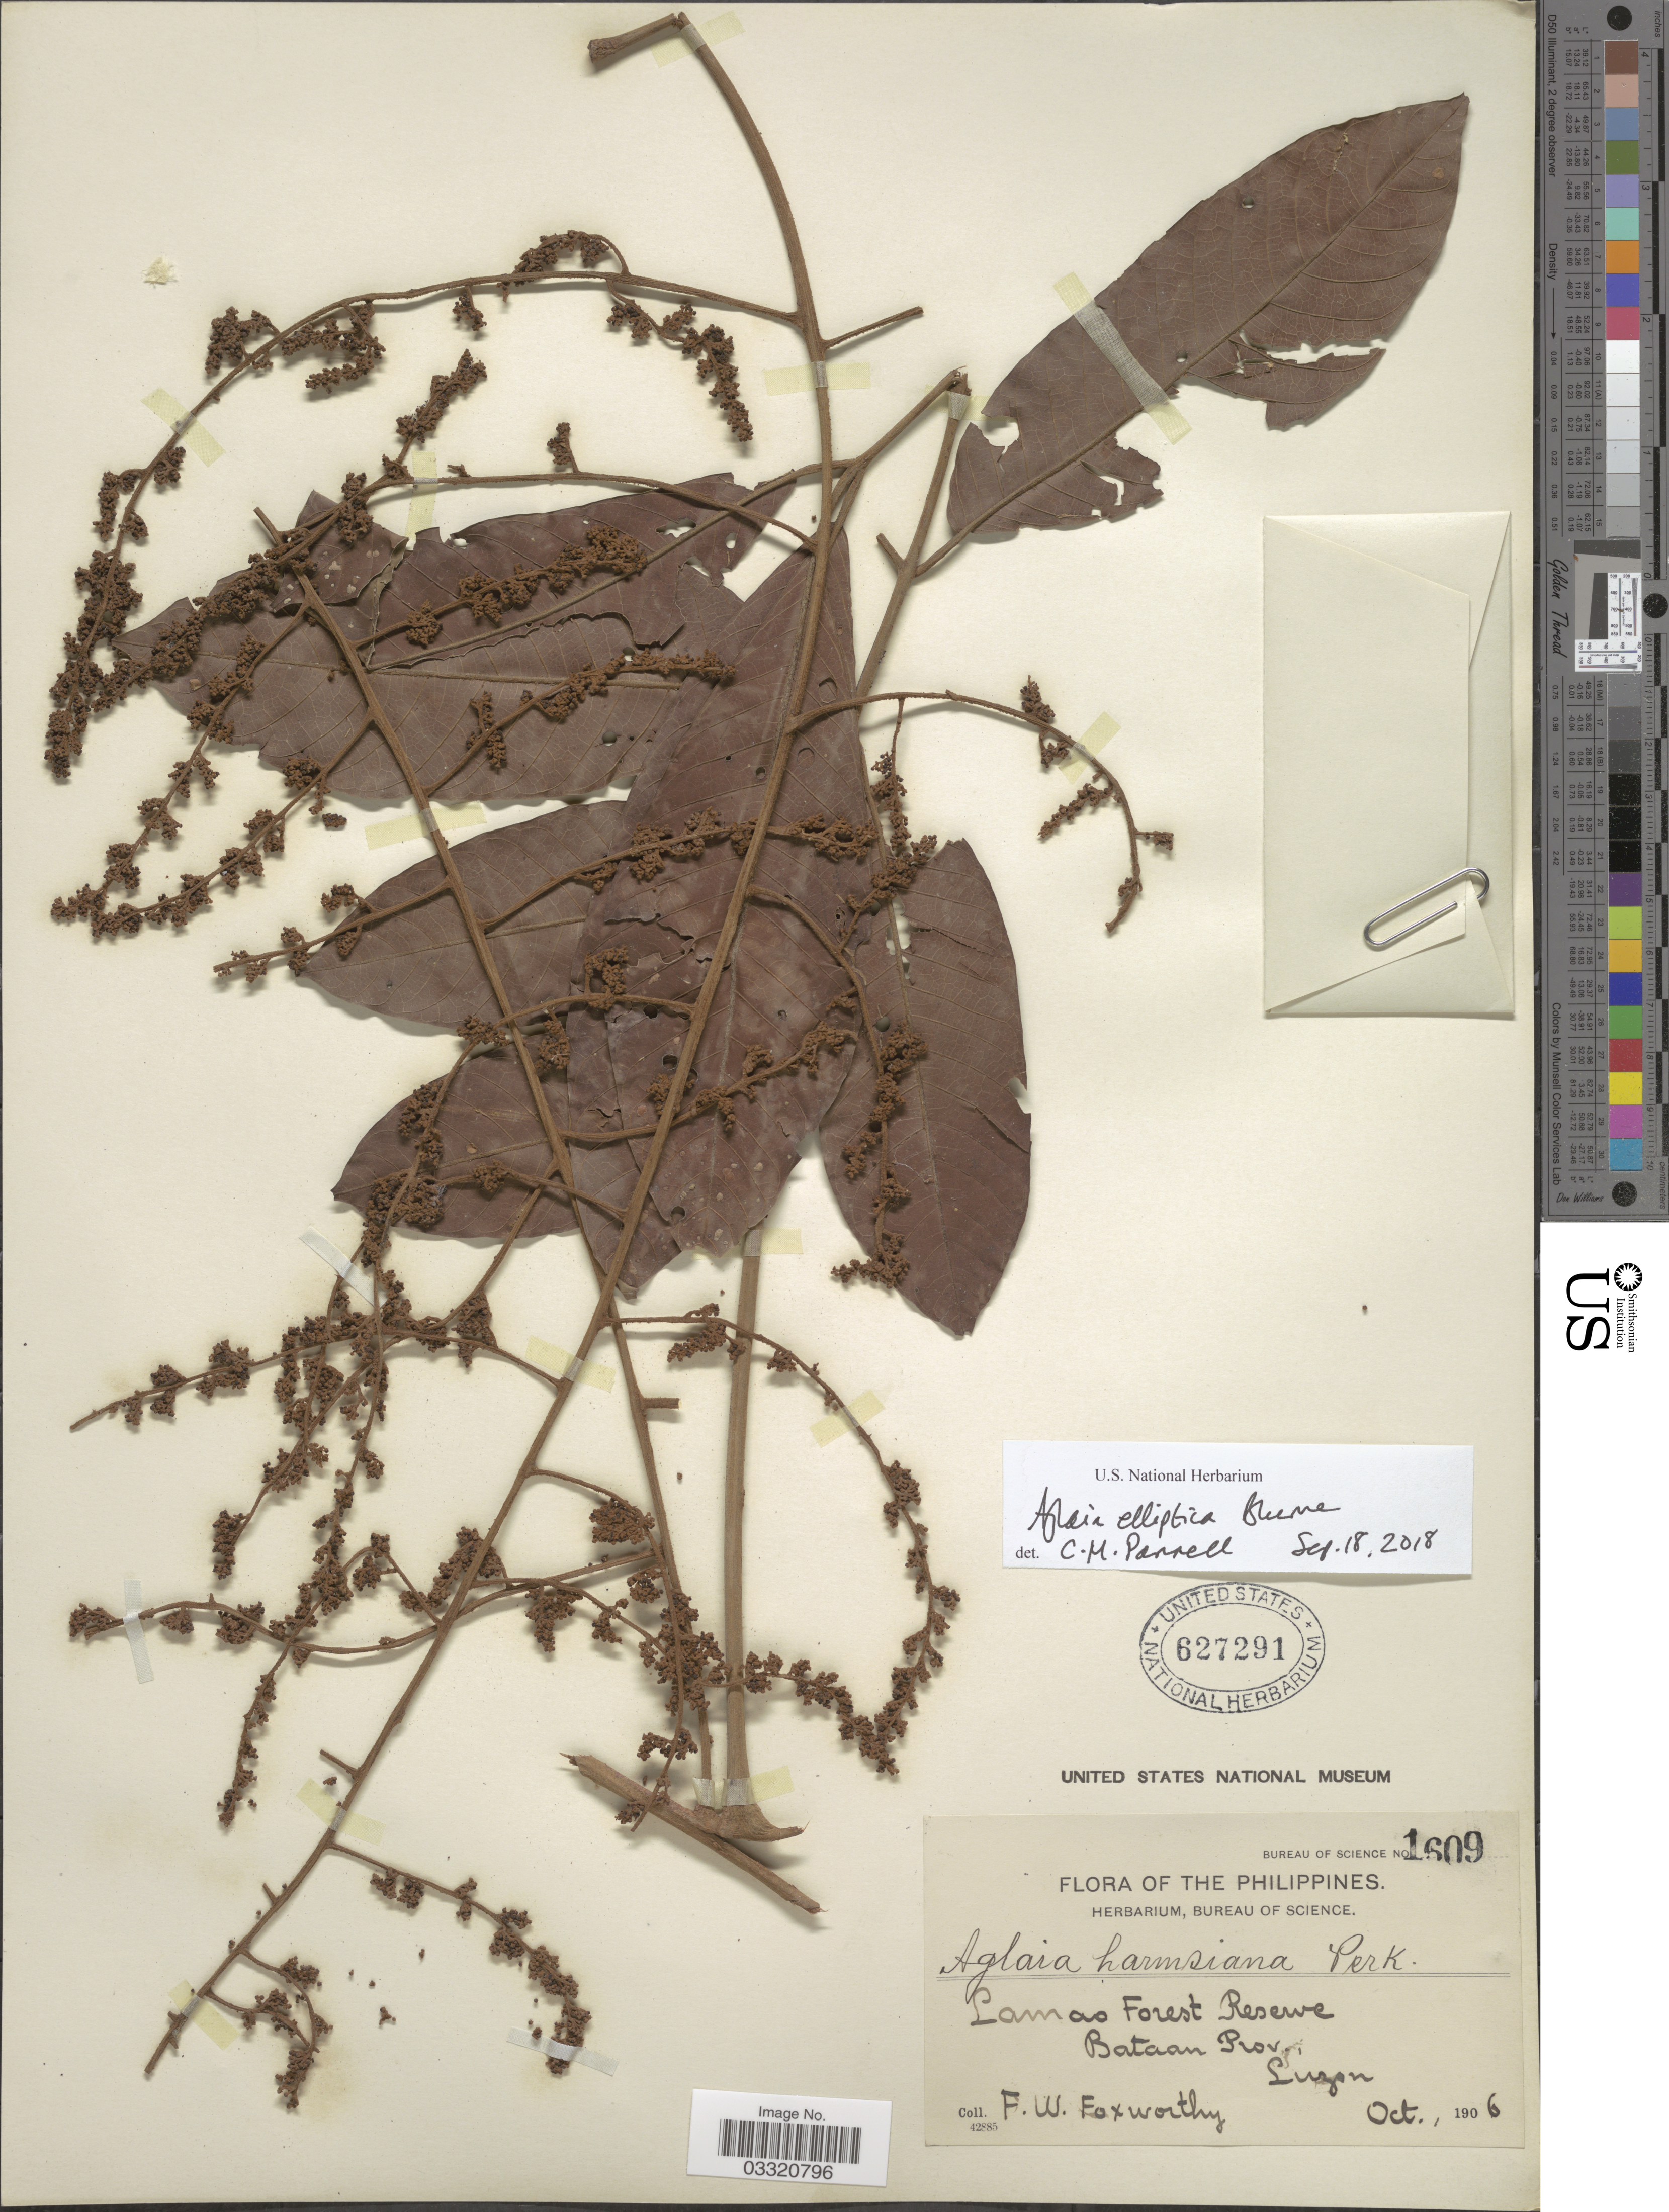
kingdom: Plantae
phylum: Tracheophyta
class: Magnoliopsida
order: Sapindales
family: Meliaceae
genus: Aglaia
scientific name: Aglaia elliptica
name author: Blume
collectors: F. W. Foxworthy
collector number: Bureau of Science 1609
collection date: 1906-10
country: Philippines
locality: Lamao Forest Reserve, Bataan Prov., Luzon.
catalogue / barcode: US 627291